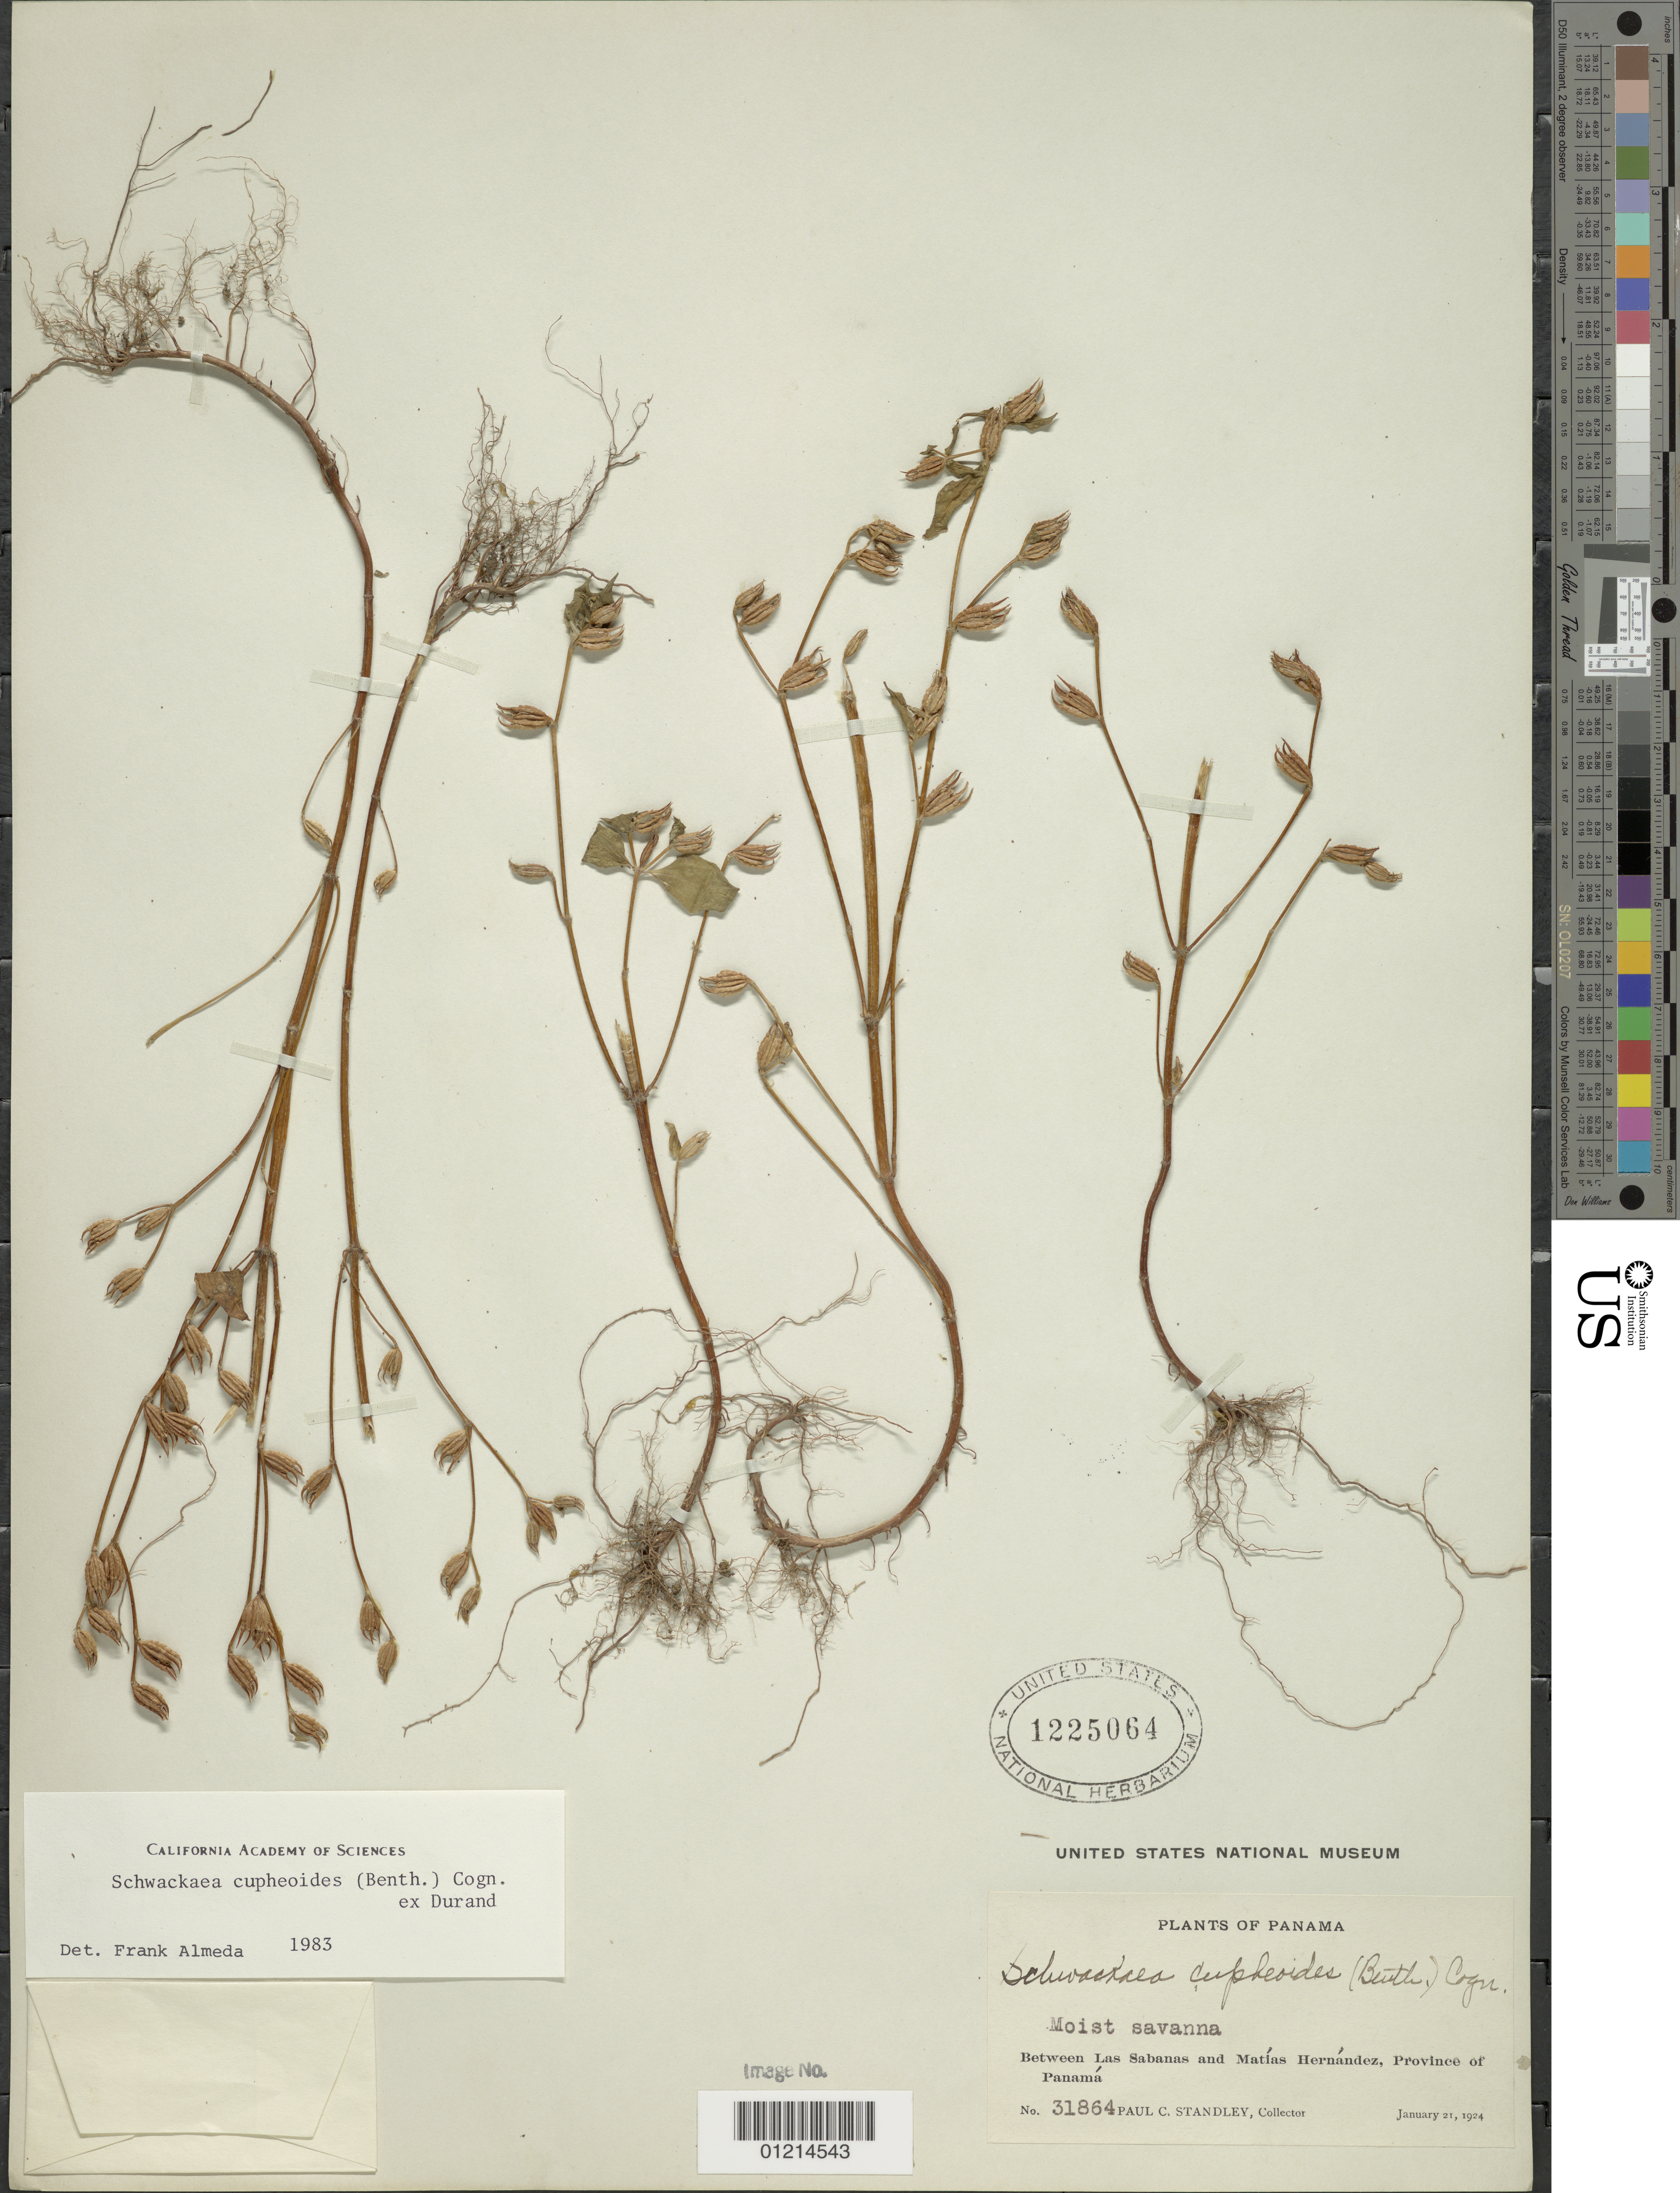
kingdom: Plantae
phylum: Tracheophyta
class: Magnoliopsida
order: Myrtales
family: Melastomataceae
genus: Schwackaea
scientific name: Schwackaea cupheoides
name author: (Benth.) Cogn.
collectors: P. C. Standley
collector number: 31864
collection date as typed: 21 Jan 1924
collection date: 1924-01-21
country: Panama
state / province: Panamá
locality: Between Las Sabanas and Matias Hernandez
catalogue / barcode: US 1225064